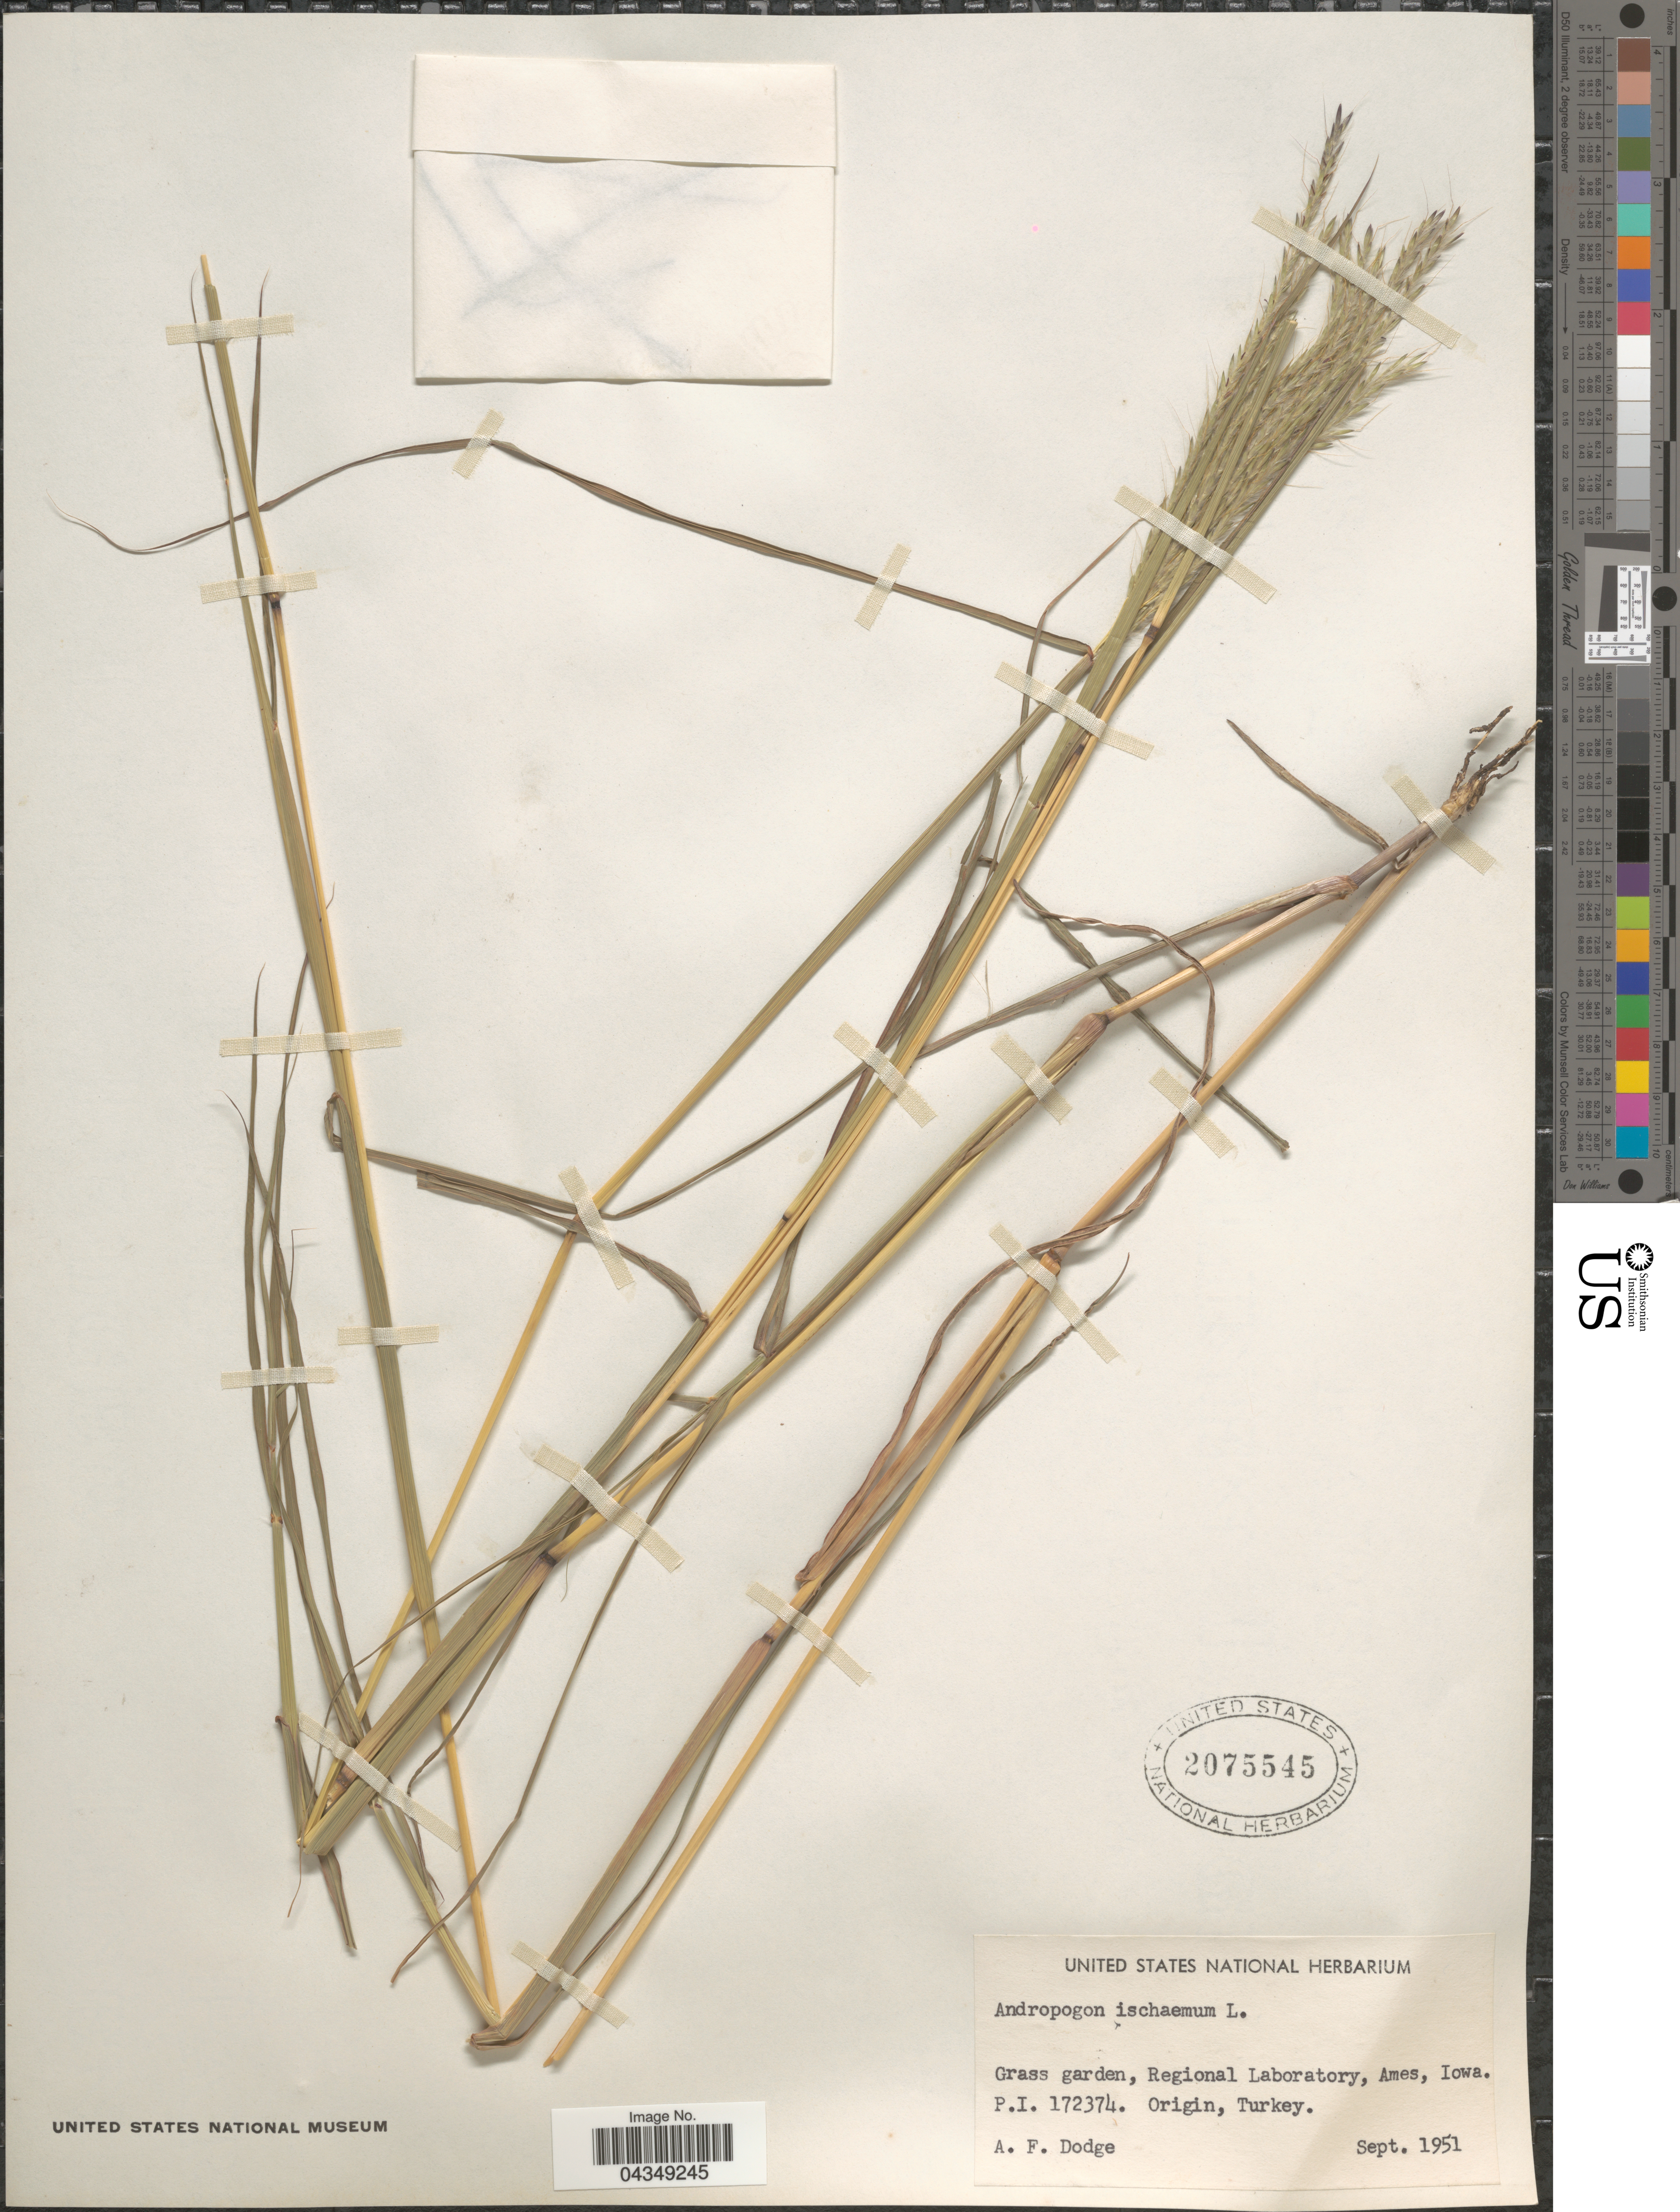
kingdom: Plantae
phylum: Tracheophyta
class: Liliopsida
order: Poales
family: Poaceae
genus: Bothriochloa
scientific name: Bothriochloa ischaemum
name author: (L.) Keng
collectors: A. Dodge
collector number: P.I. 172374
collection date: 1951-09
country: United States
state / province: Iowa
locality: Grass garden, Regional Laboratory, Ames.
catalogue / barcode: US 2075545